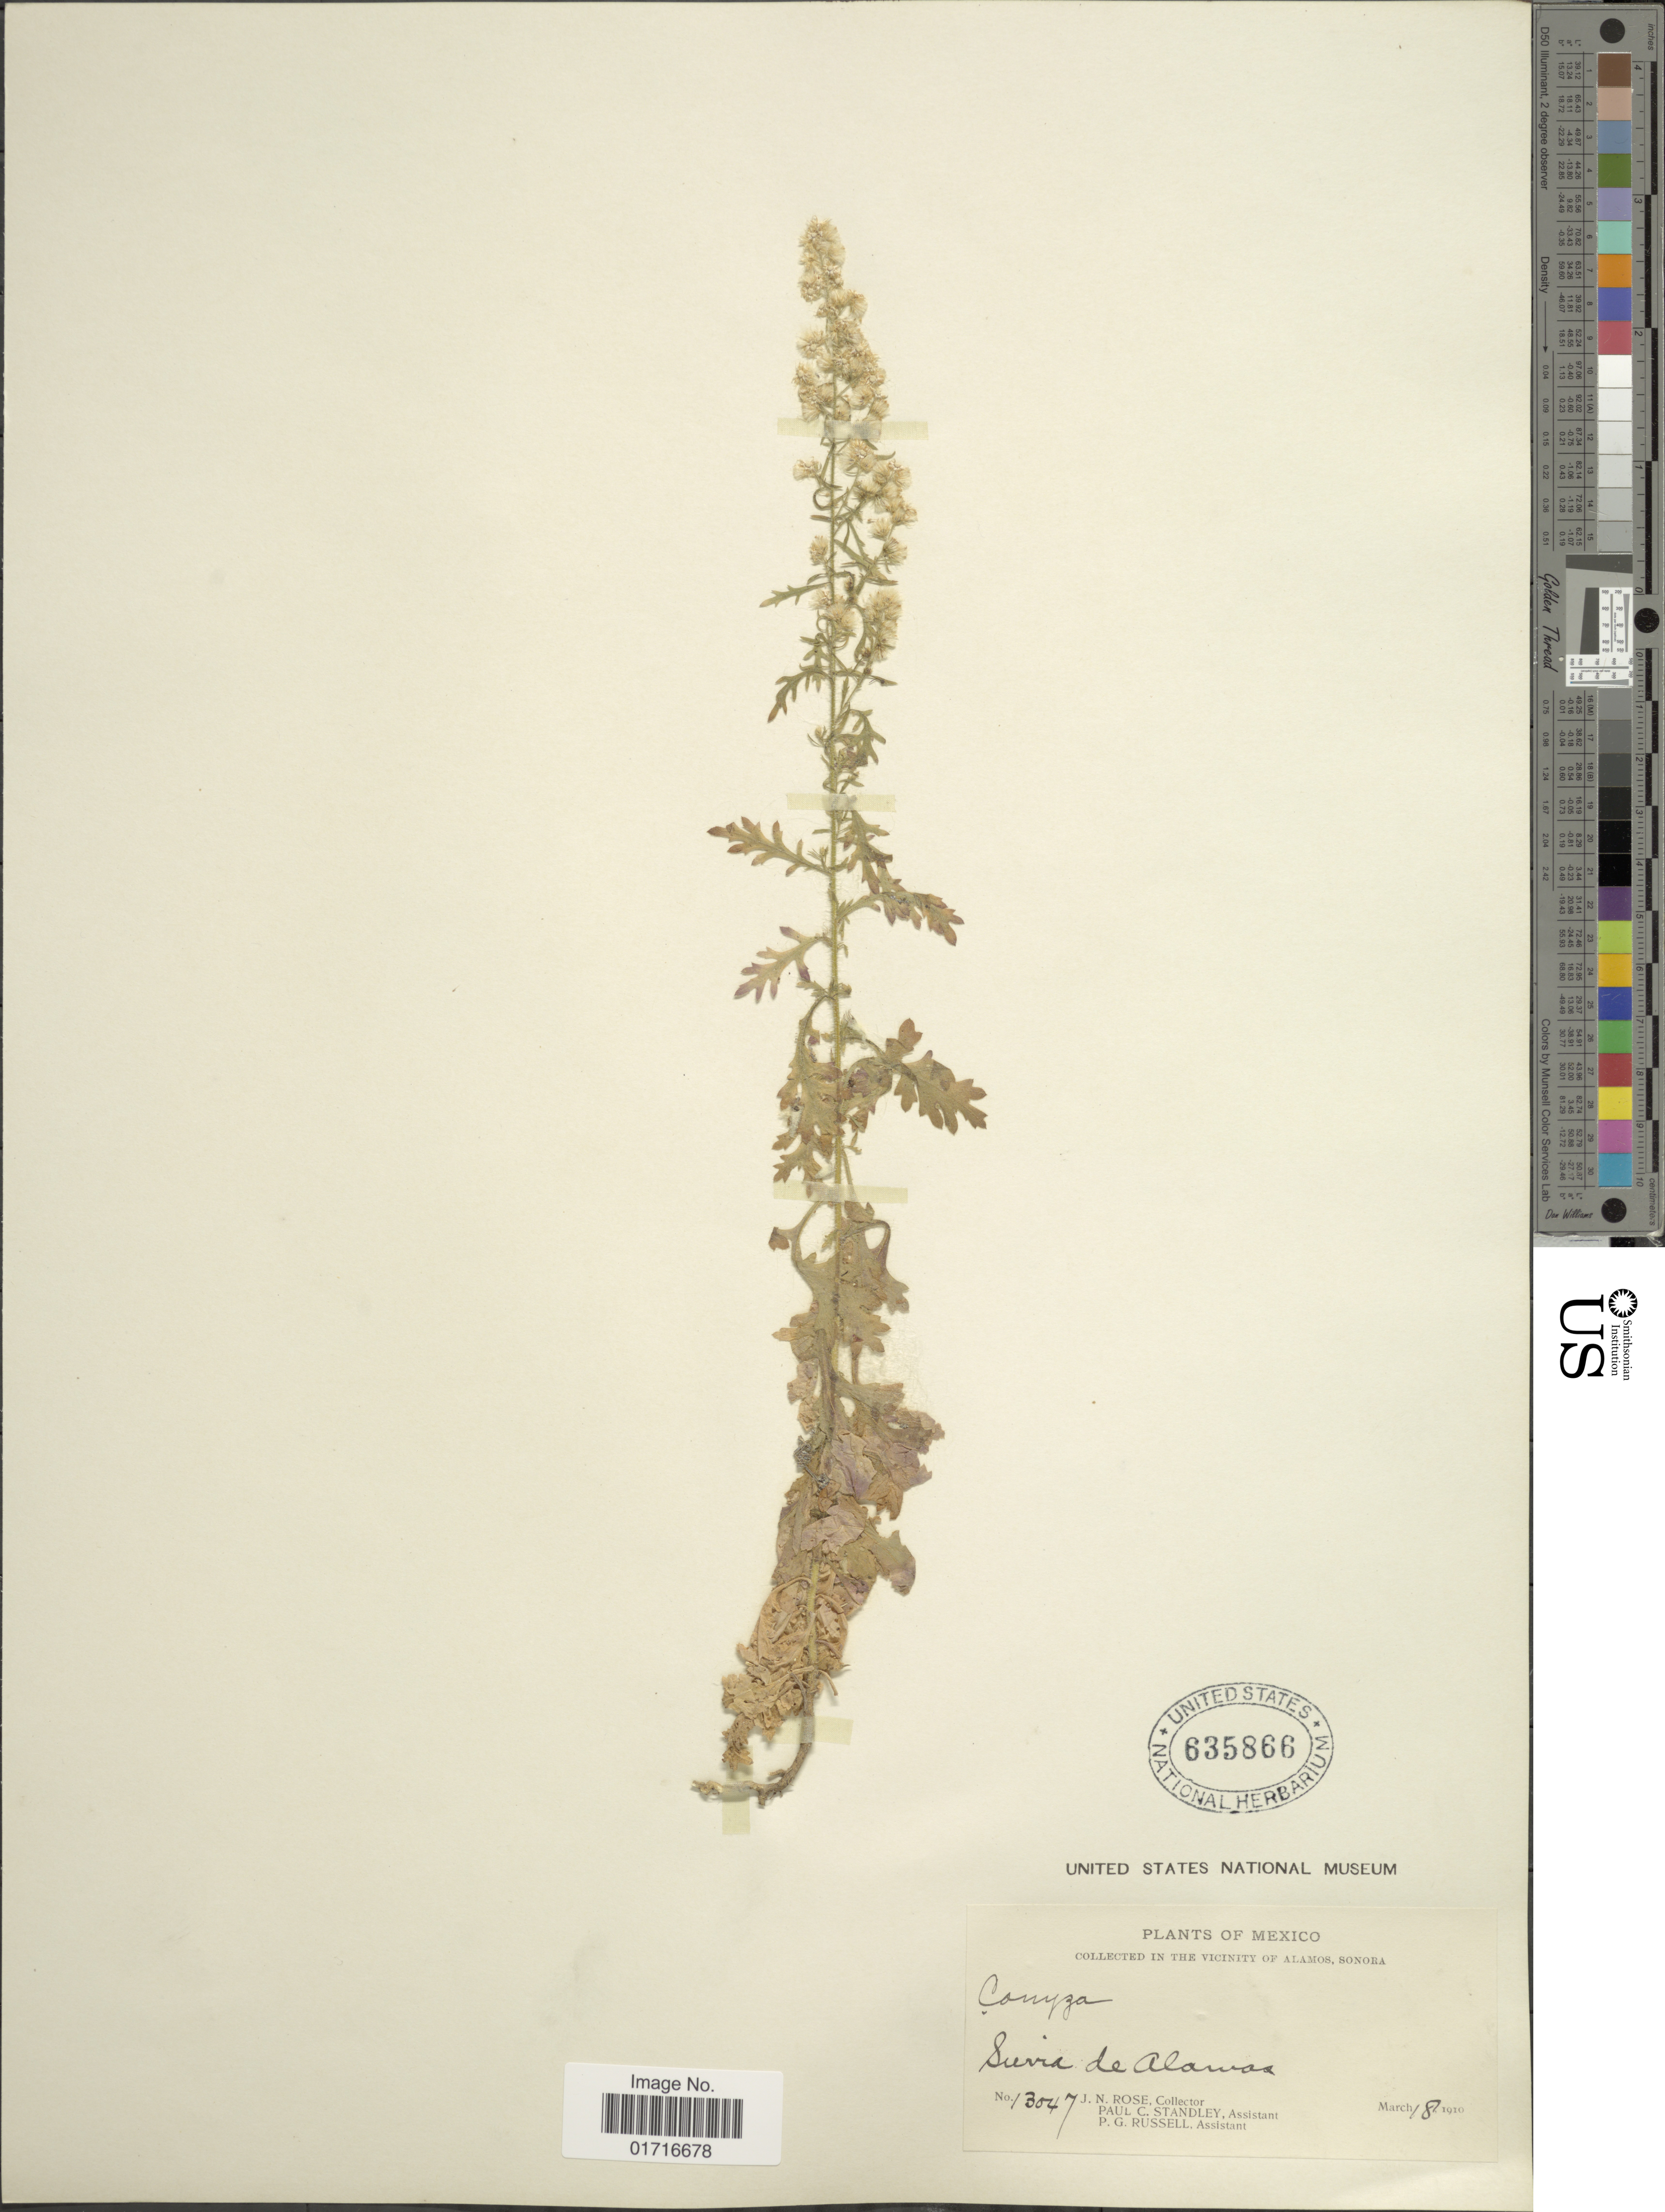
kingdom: Plantae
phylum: Tracheophyta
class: Magnoliopsida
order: Asterales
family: Asteraceae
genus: Conyza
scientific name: Conyza sophiaefolia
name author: Kunth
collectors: J. N. Rose, P. C. Standley & P. G. Russell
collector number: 13047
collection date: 1910-03-18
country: Mexico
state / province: Sonora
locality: Vicinity of Alamos. Sierra de Alamos.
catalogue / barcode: US 635866